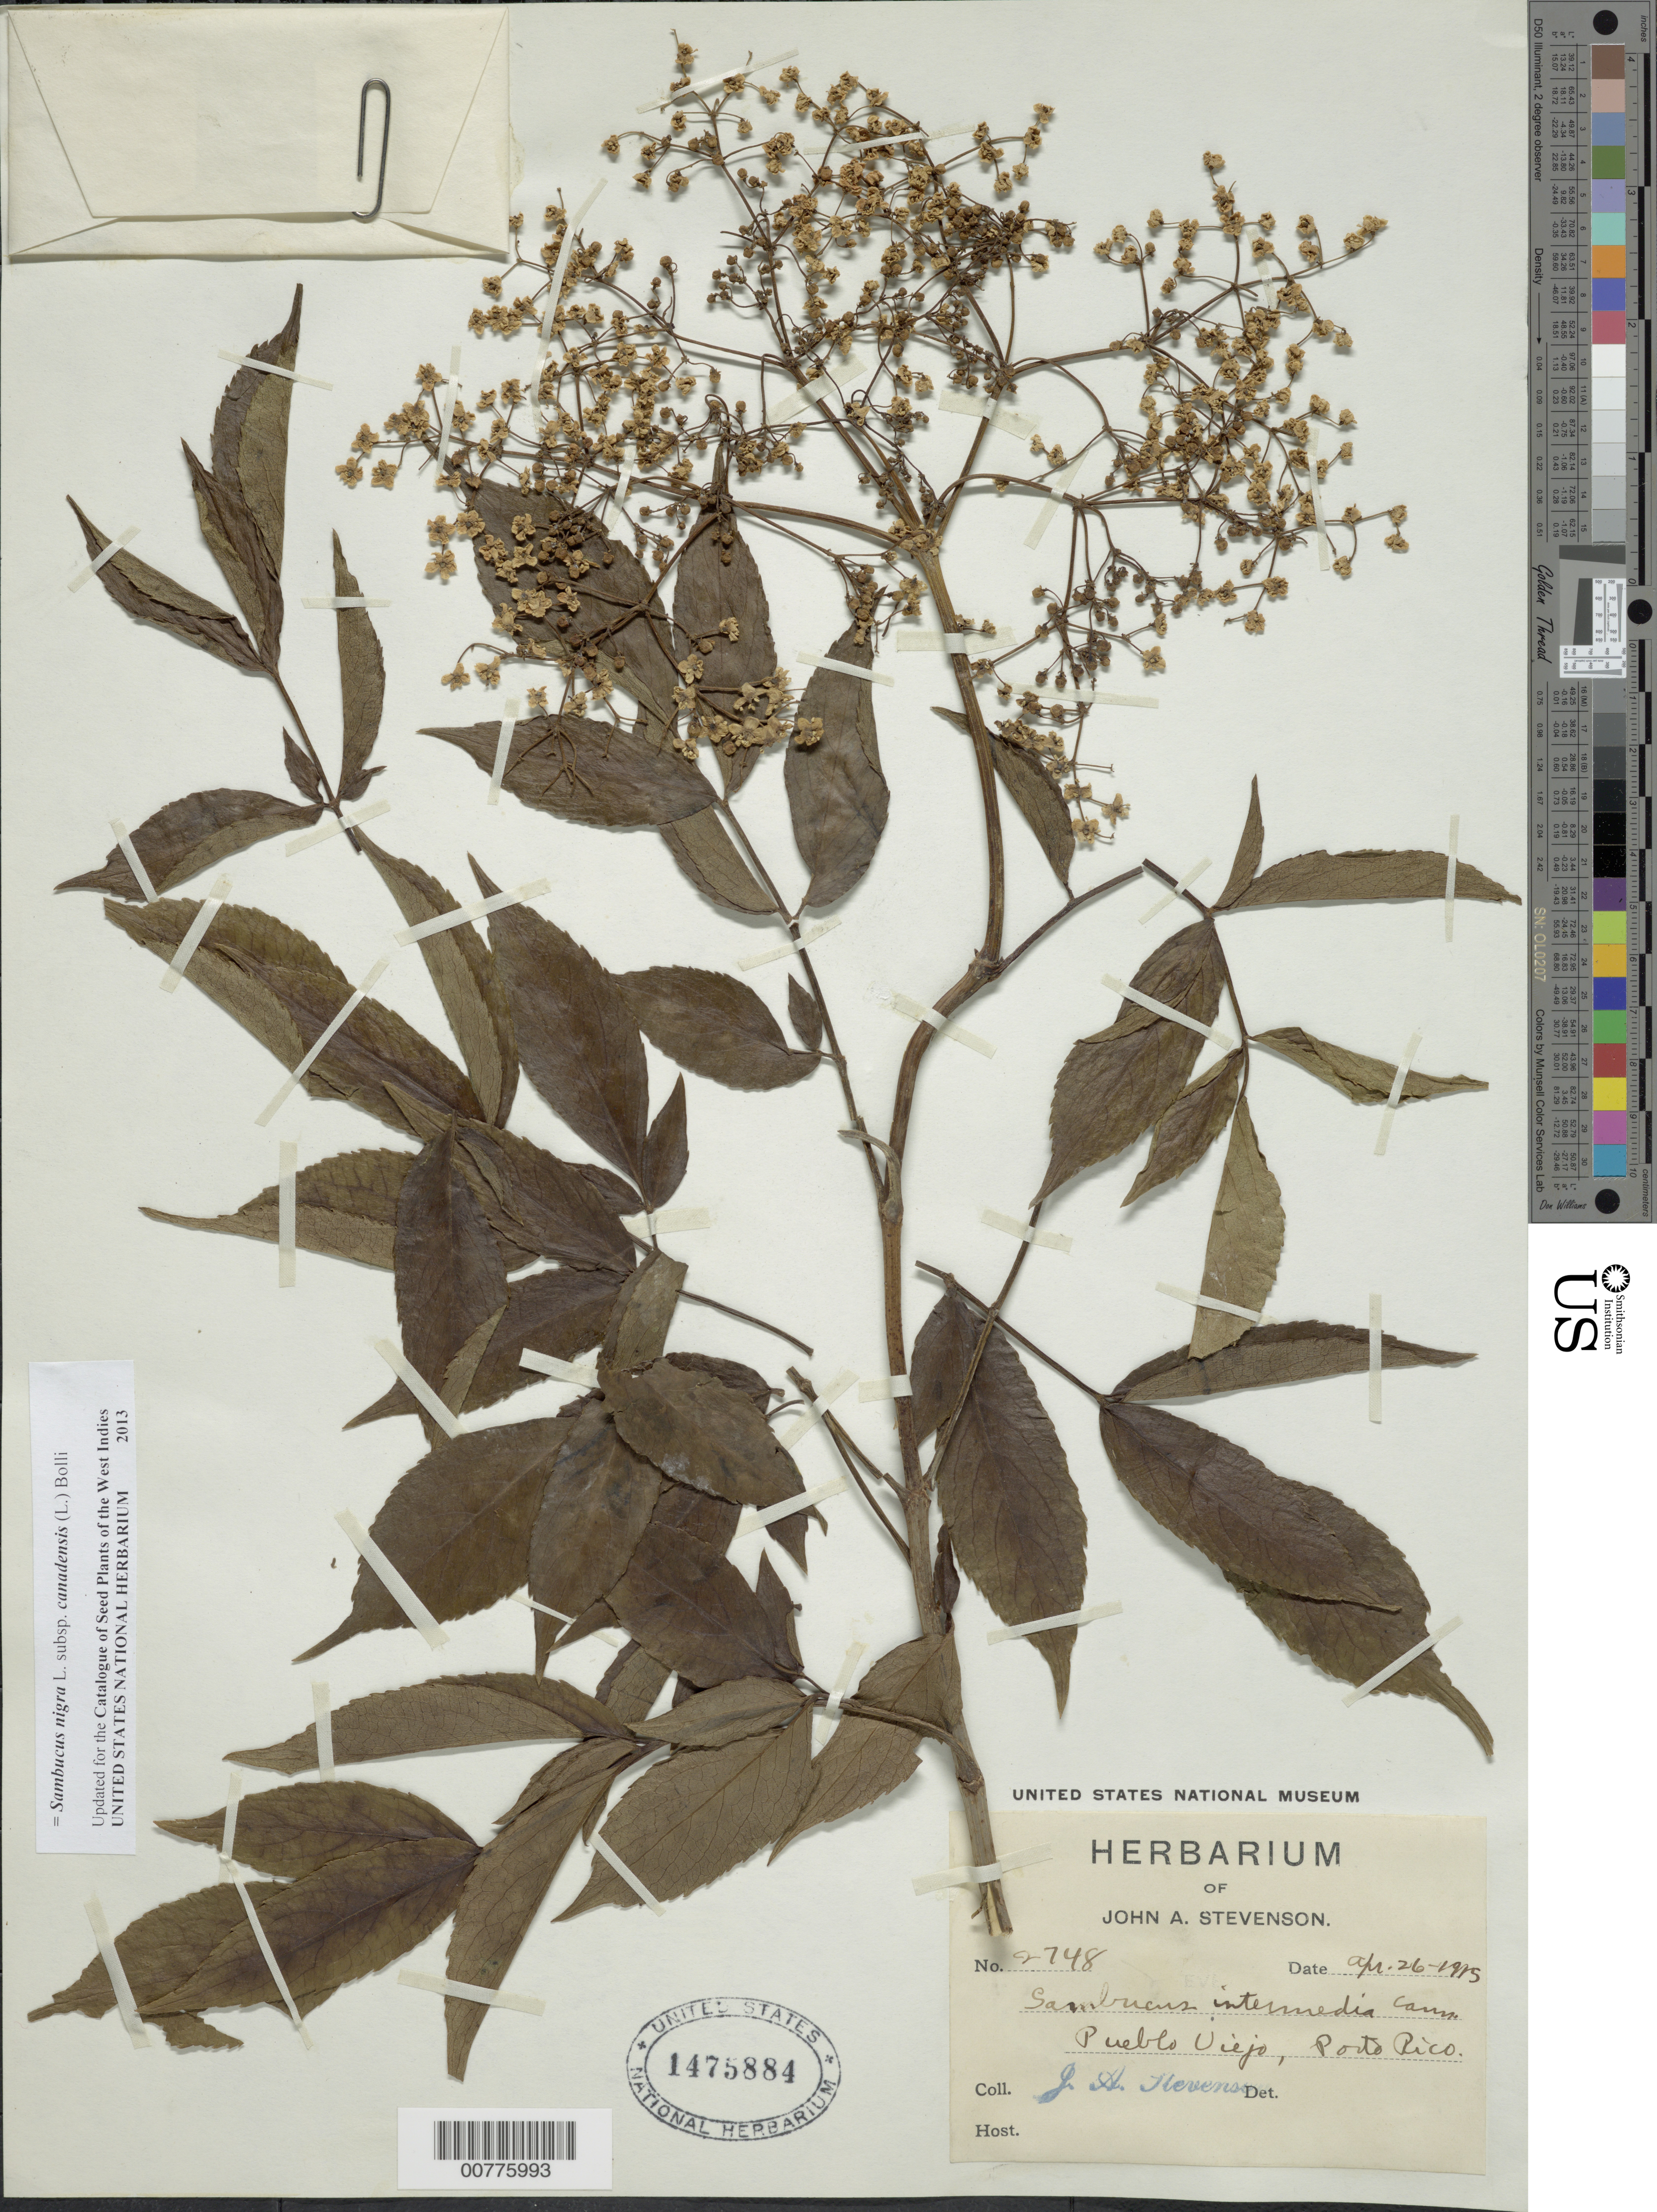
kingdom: Plantae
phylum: Tracheophyta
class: Magnoliopsida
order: Dipsacales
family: Viburnaceae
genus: Sambucus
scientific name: Sambucus nigra subsp. canadensis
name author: (L.) Bolli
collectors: J. Stevenson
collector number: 2748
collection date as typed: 26 Apr 1915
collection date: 1915-04-26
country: Puerto Rico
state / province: Guaynabo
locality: Pueblo Viejo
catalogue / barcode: US 1475884